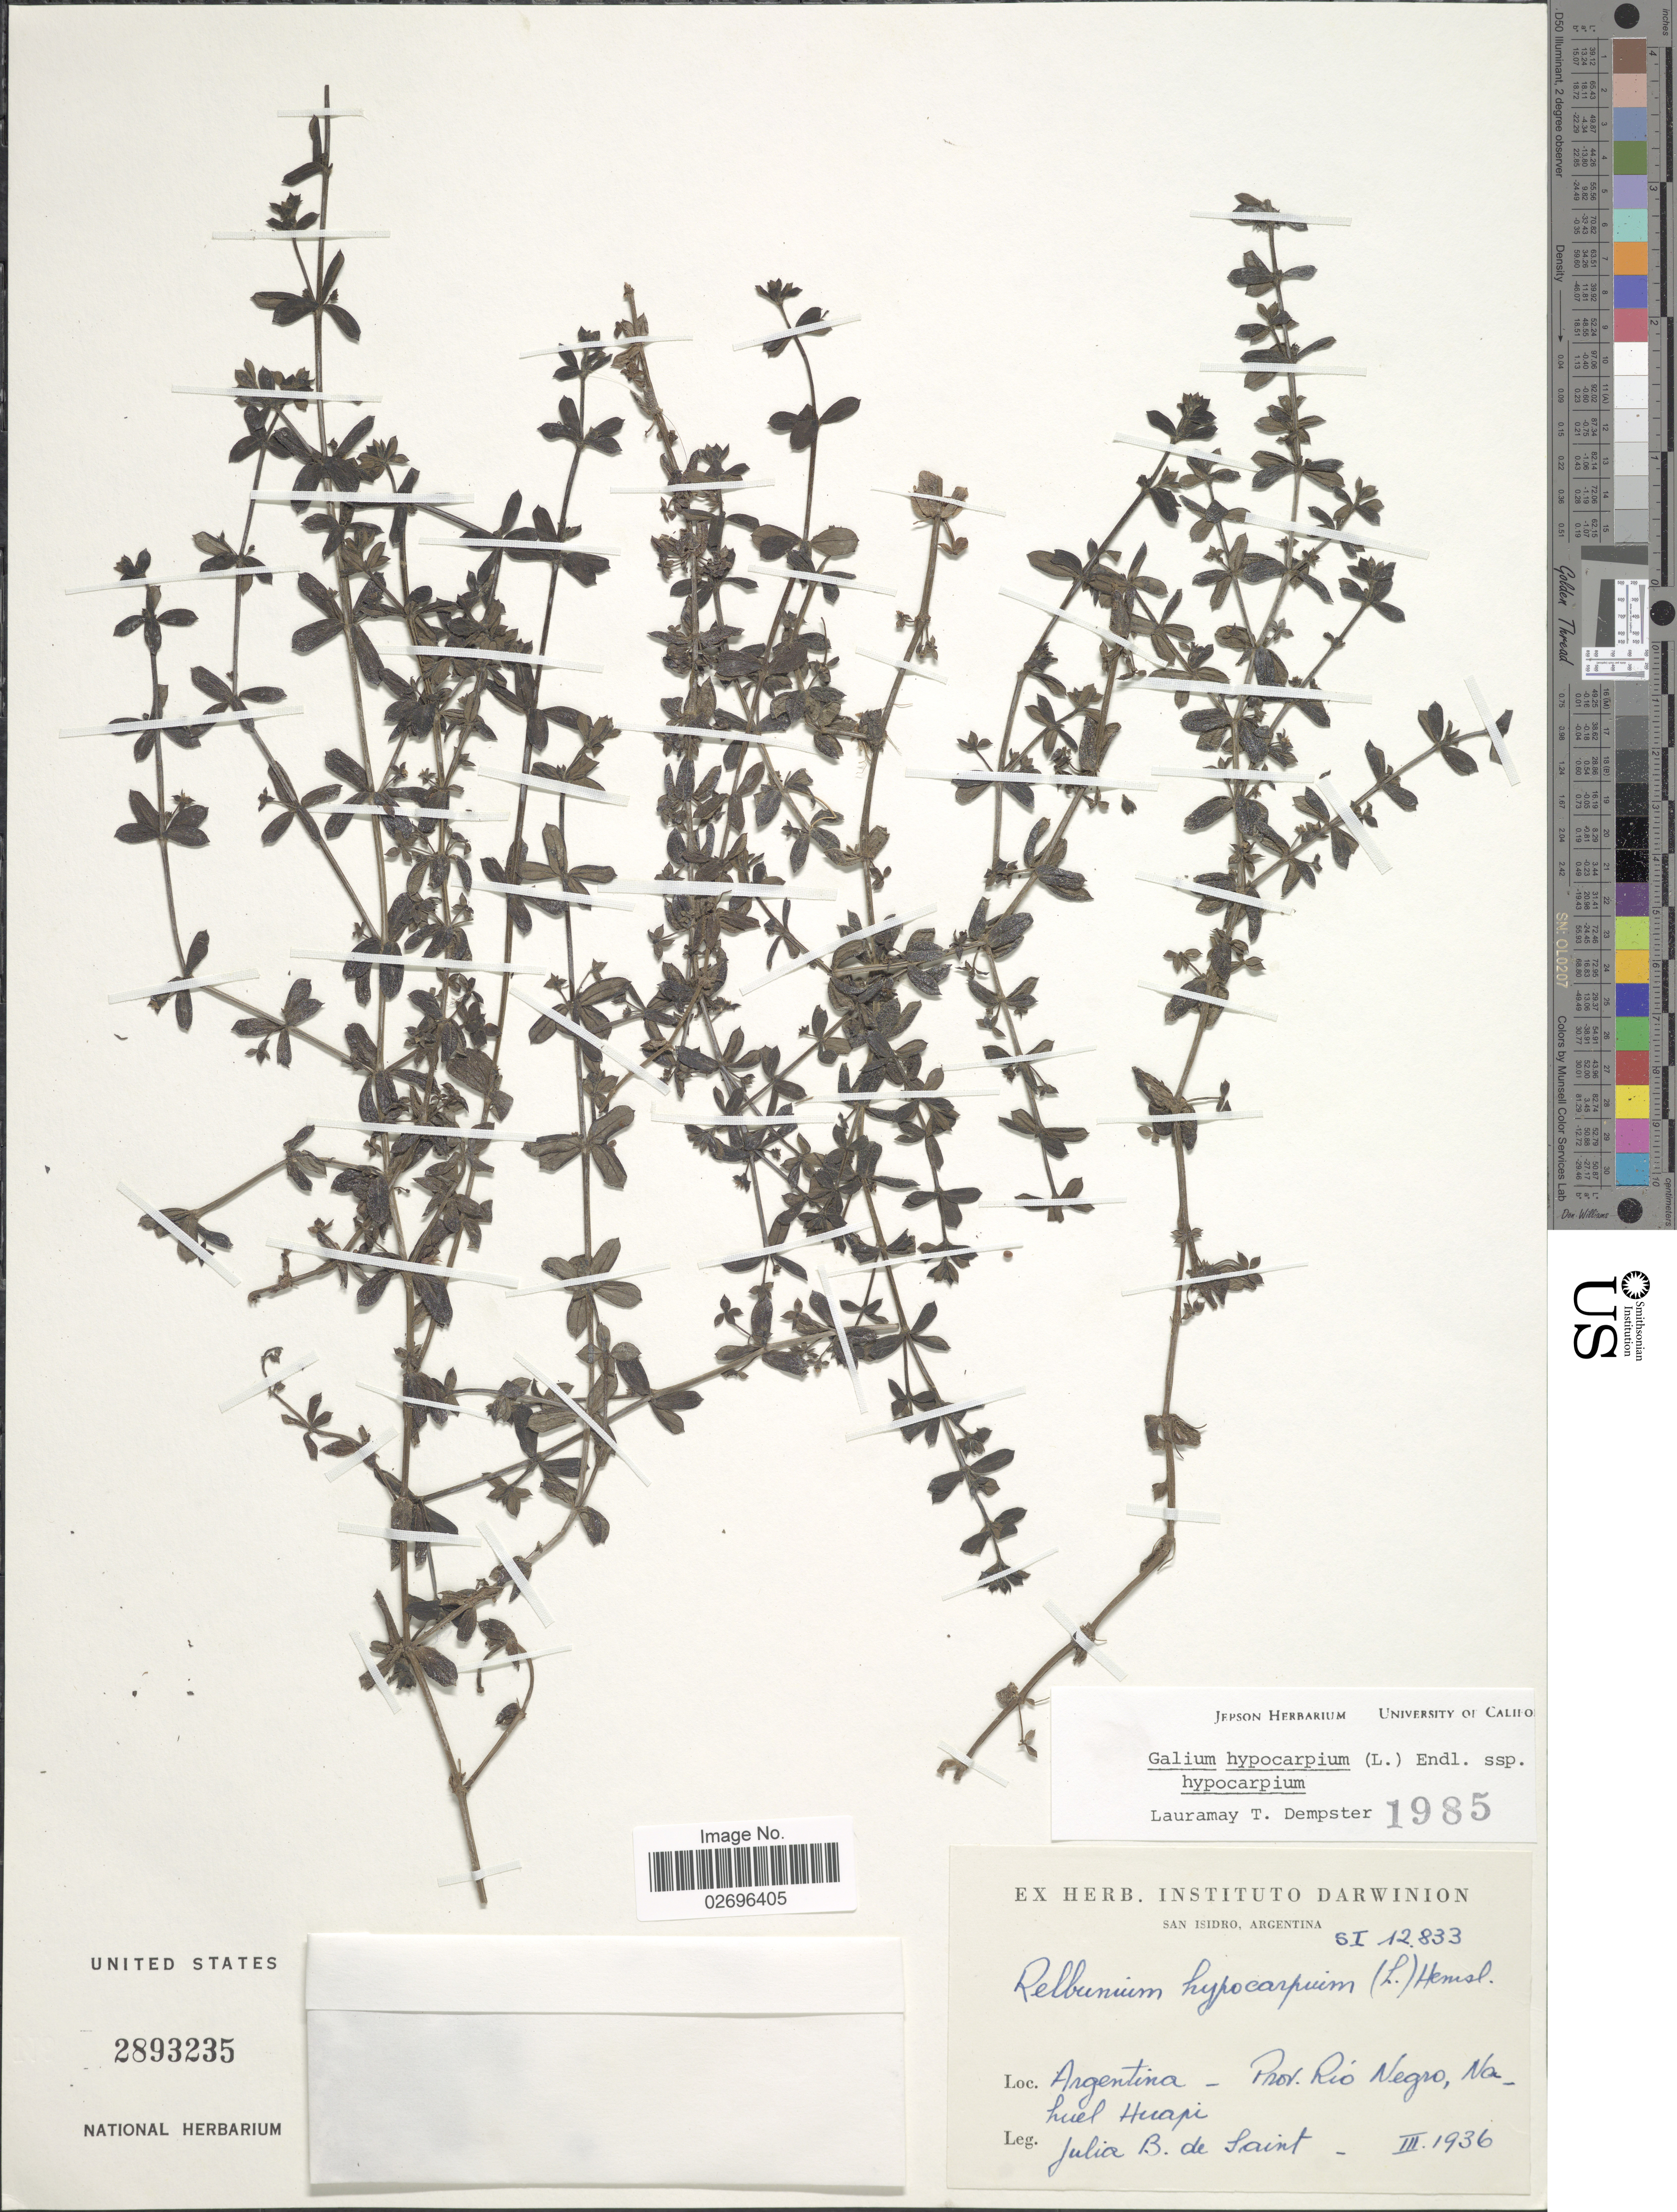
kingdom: Plantae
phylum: Tracheophyta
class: Magnoliopsida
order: Gentianales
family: Rubiaceae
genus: Galium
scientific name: Galium hypocarpium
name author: (L.) Endl. ex Griseb.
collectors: J. De Saint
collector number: SI 12833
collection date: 1936-03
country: Argentina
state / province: Rio Negro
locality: Nahuel Huapi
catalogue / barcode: US 2893235